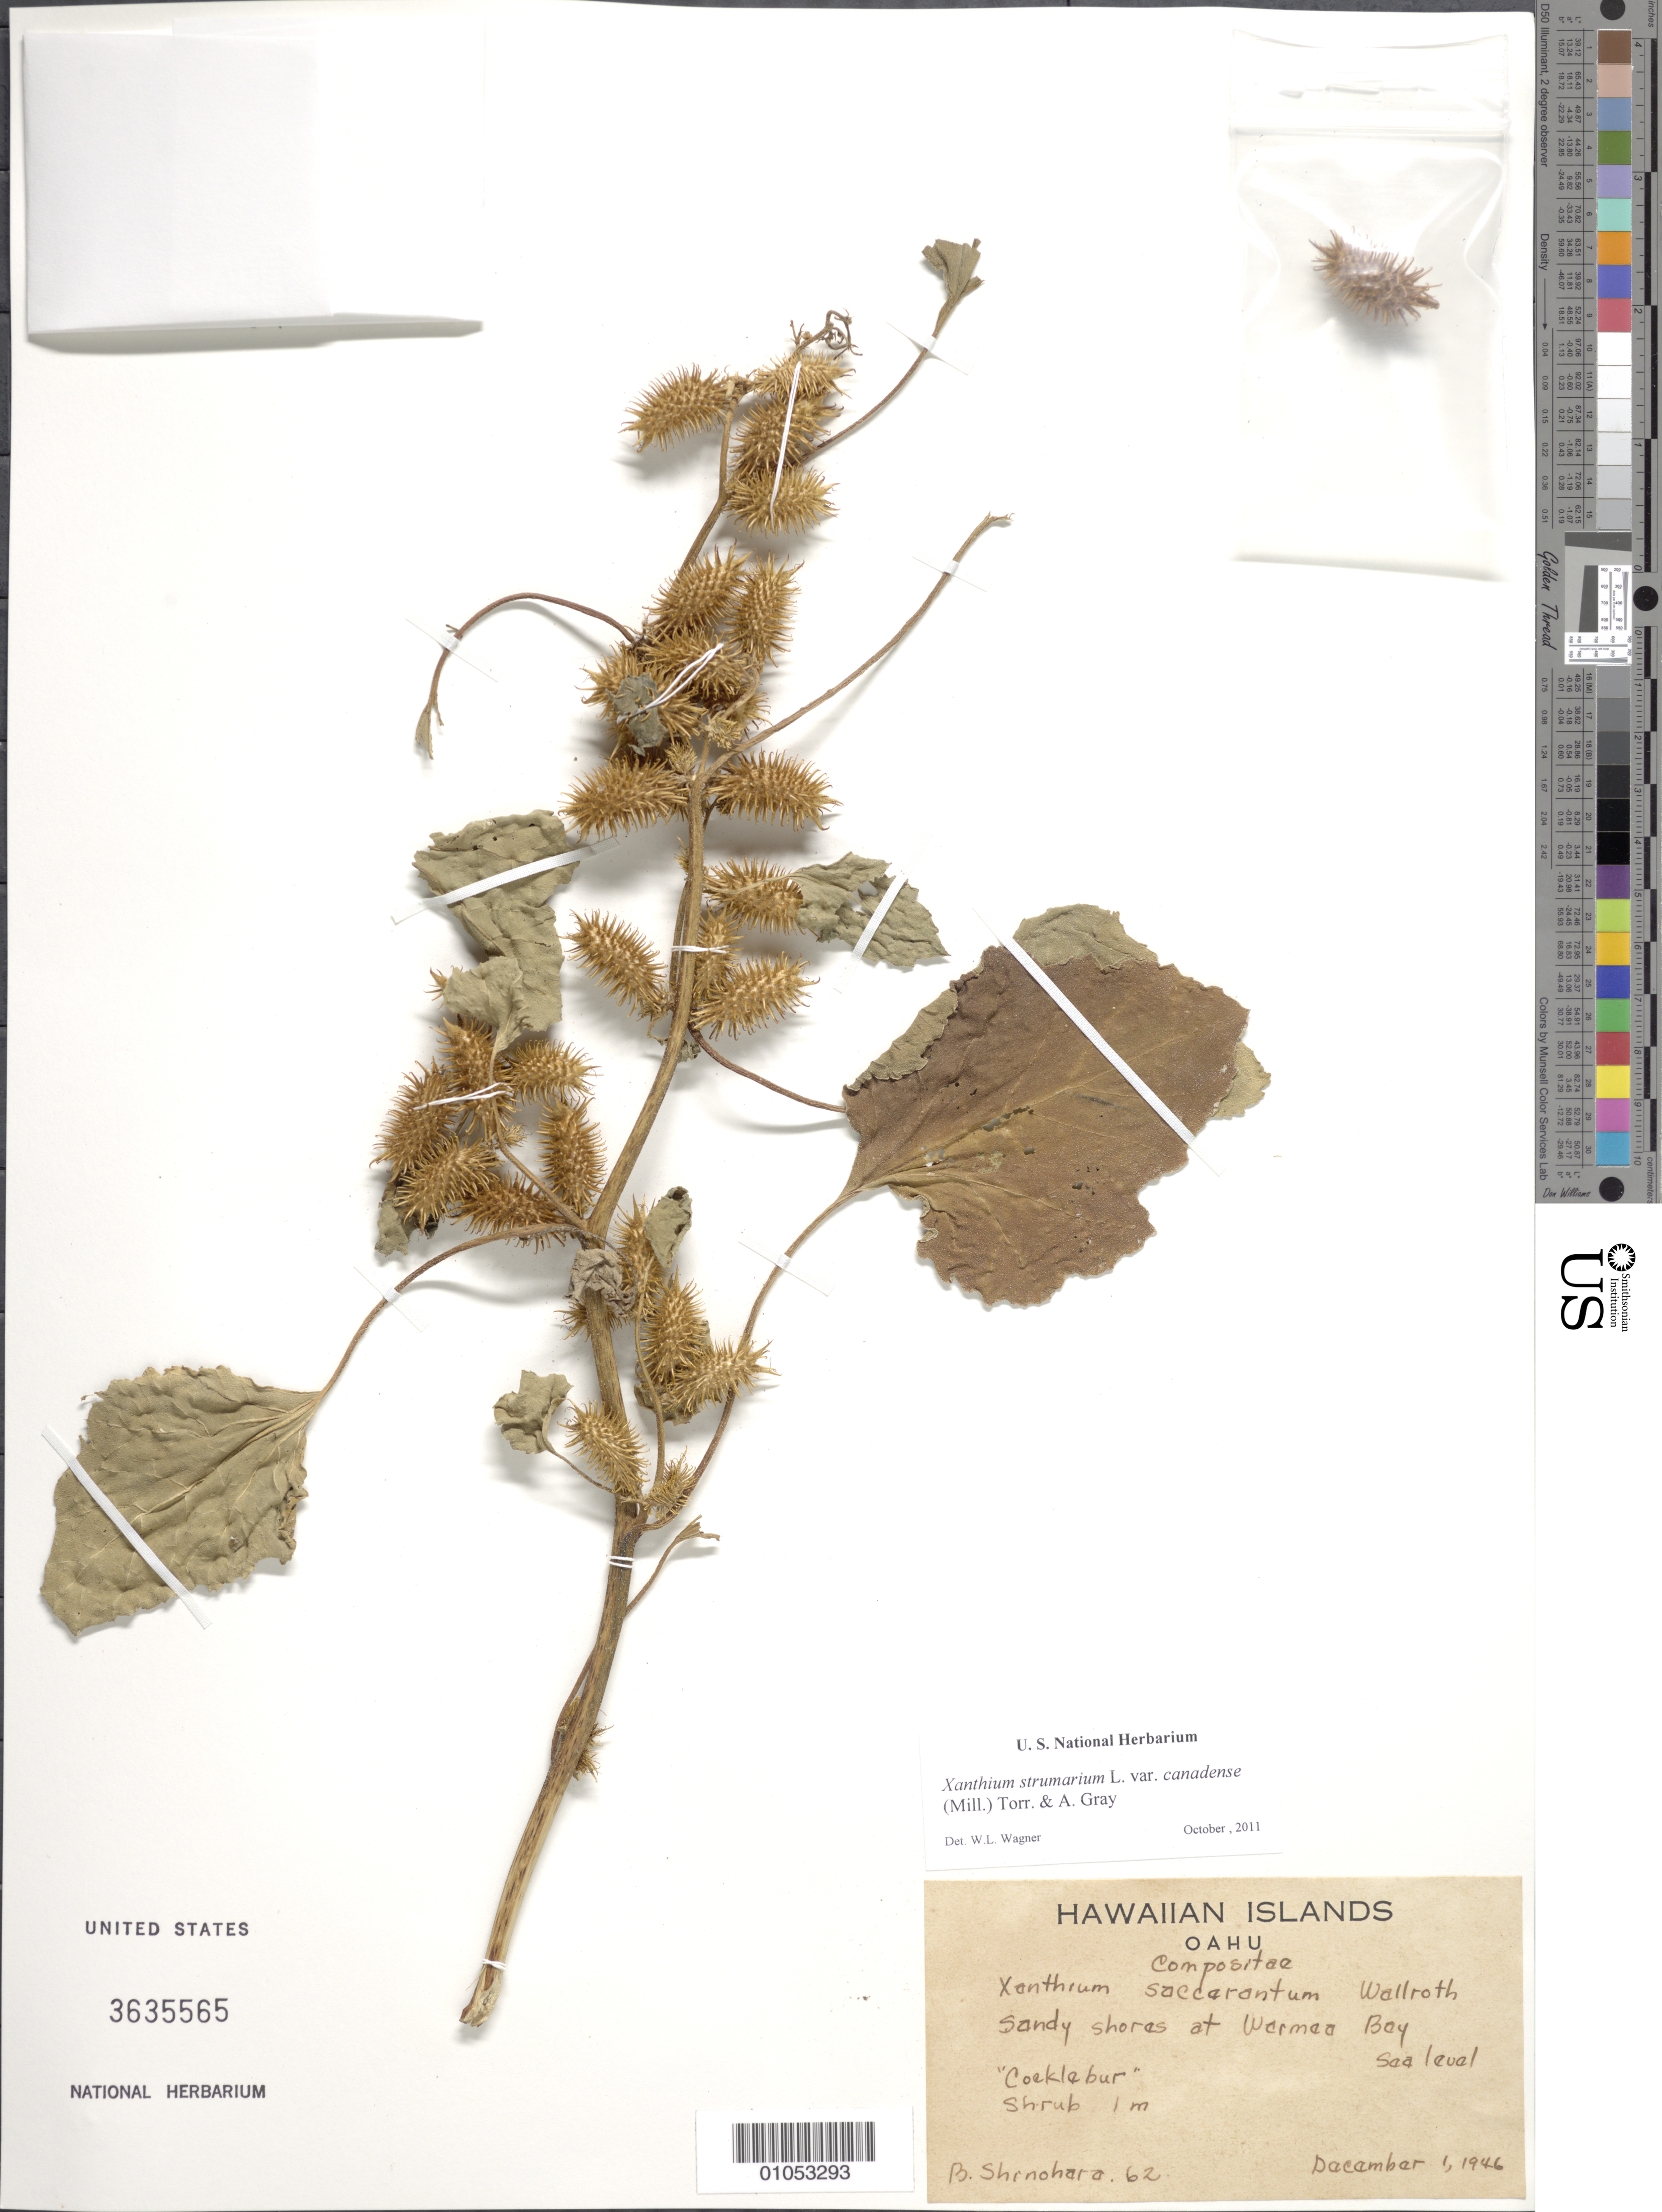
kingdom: Plantae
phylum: Tracheophyta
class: Magnoliopsida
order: Asterales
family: Asteraceae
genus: Xanthium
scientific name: Xanthium strumarium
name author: L.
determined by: Wagner, W. L., (BOT), Smithsonian Institution - National Museum of Natural History (UNITED STATES)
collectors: B. Shinohara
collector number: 62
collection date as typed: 1 Dec 1946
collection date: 1946-12-01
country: United States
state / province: Hawaii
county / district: Honolulu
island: Oahu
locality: Sandy shores at Waimea Bay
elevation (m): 0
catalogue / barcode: US 3635565